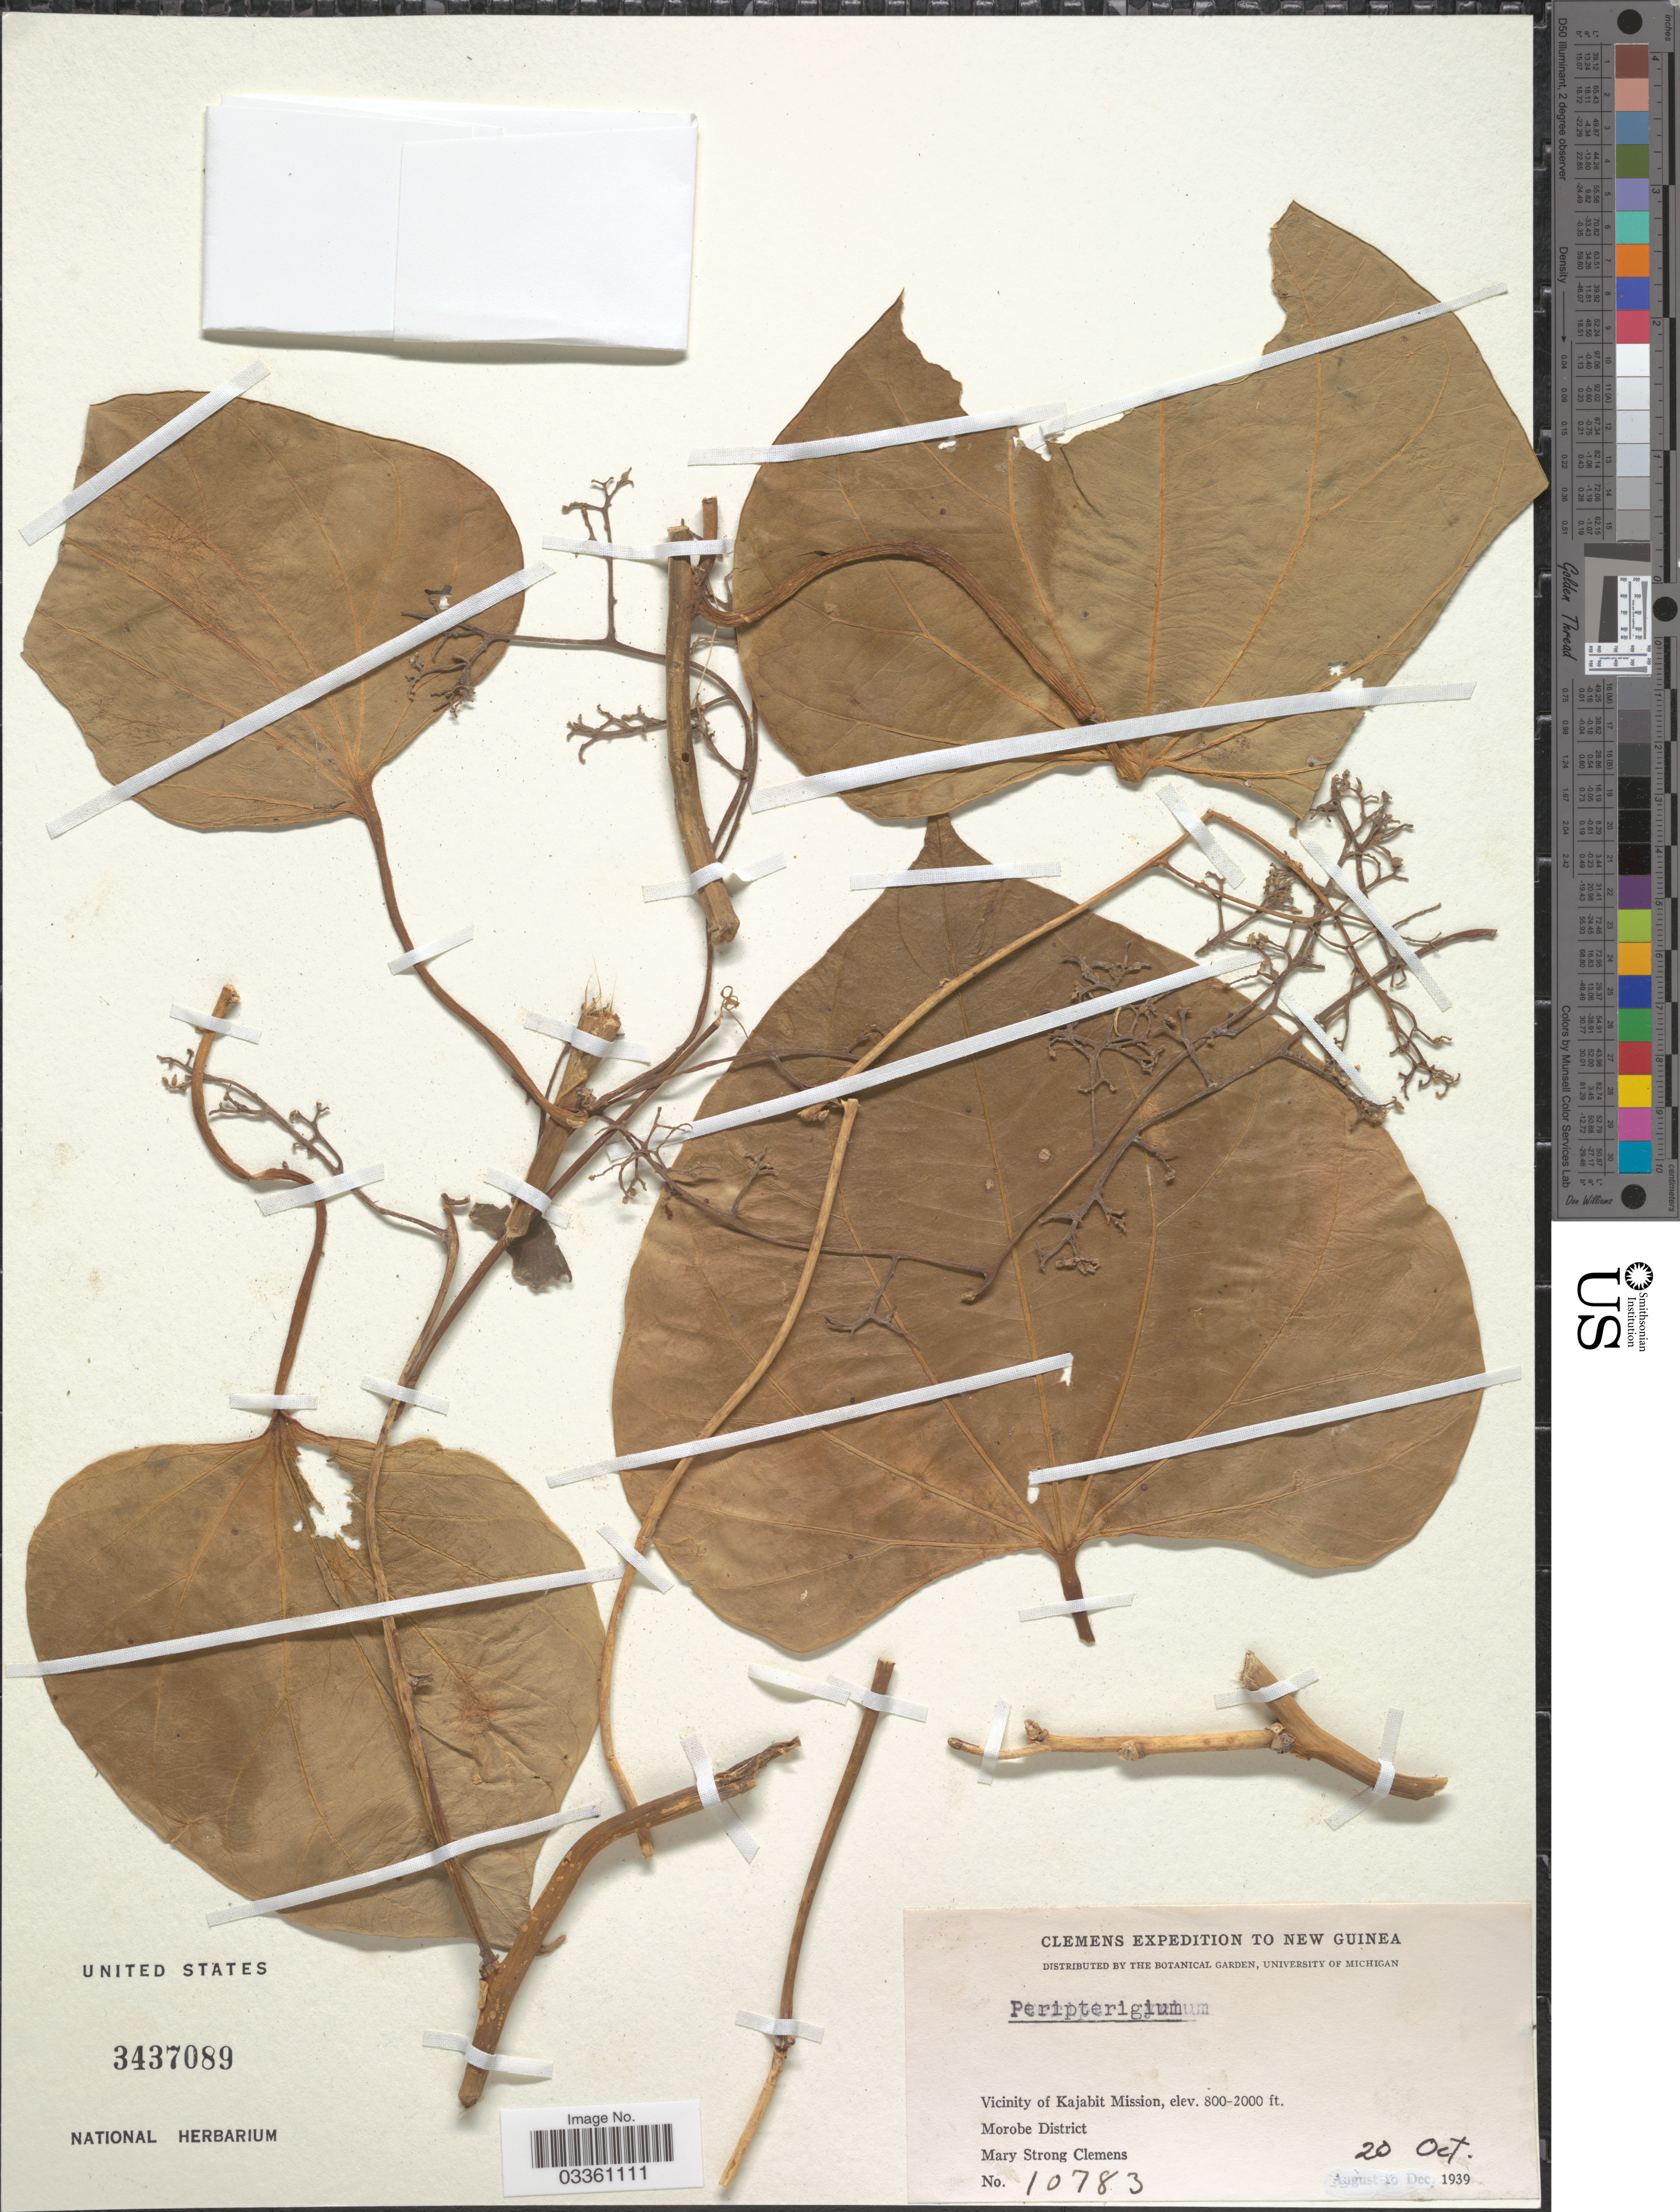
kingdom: Plantae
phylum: Tracheophyta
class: Magnoliopsida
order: Cardiopteridales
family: Cardiopteridaceae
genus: Cardiopteris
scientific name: Cardiopteris sp.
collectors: M. S. Clemens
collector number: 10783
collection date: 1939-10-20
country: Papua New Guinea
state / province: Morobe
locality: New Guinea. Vicinity of Kajabit Mission. Morobe District.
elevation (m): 244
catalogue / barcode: US 3437089